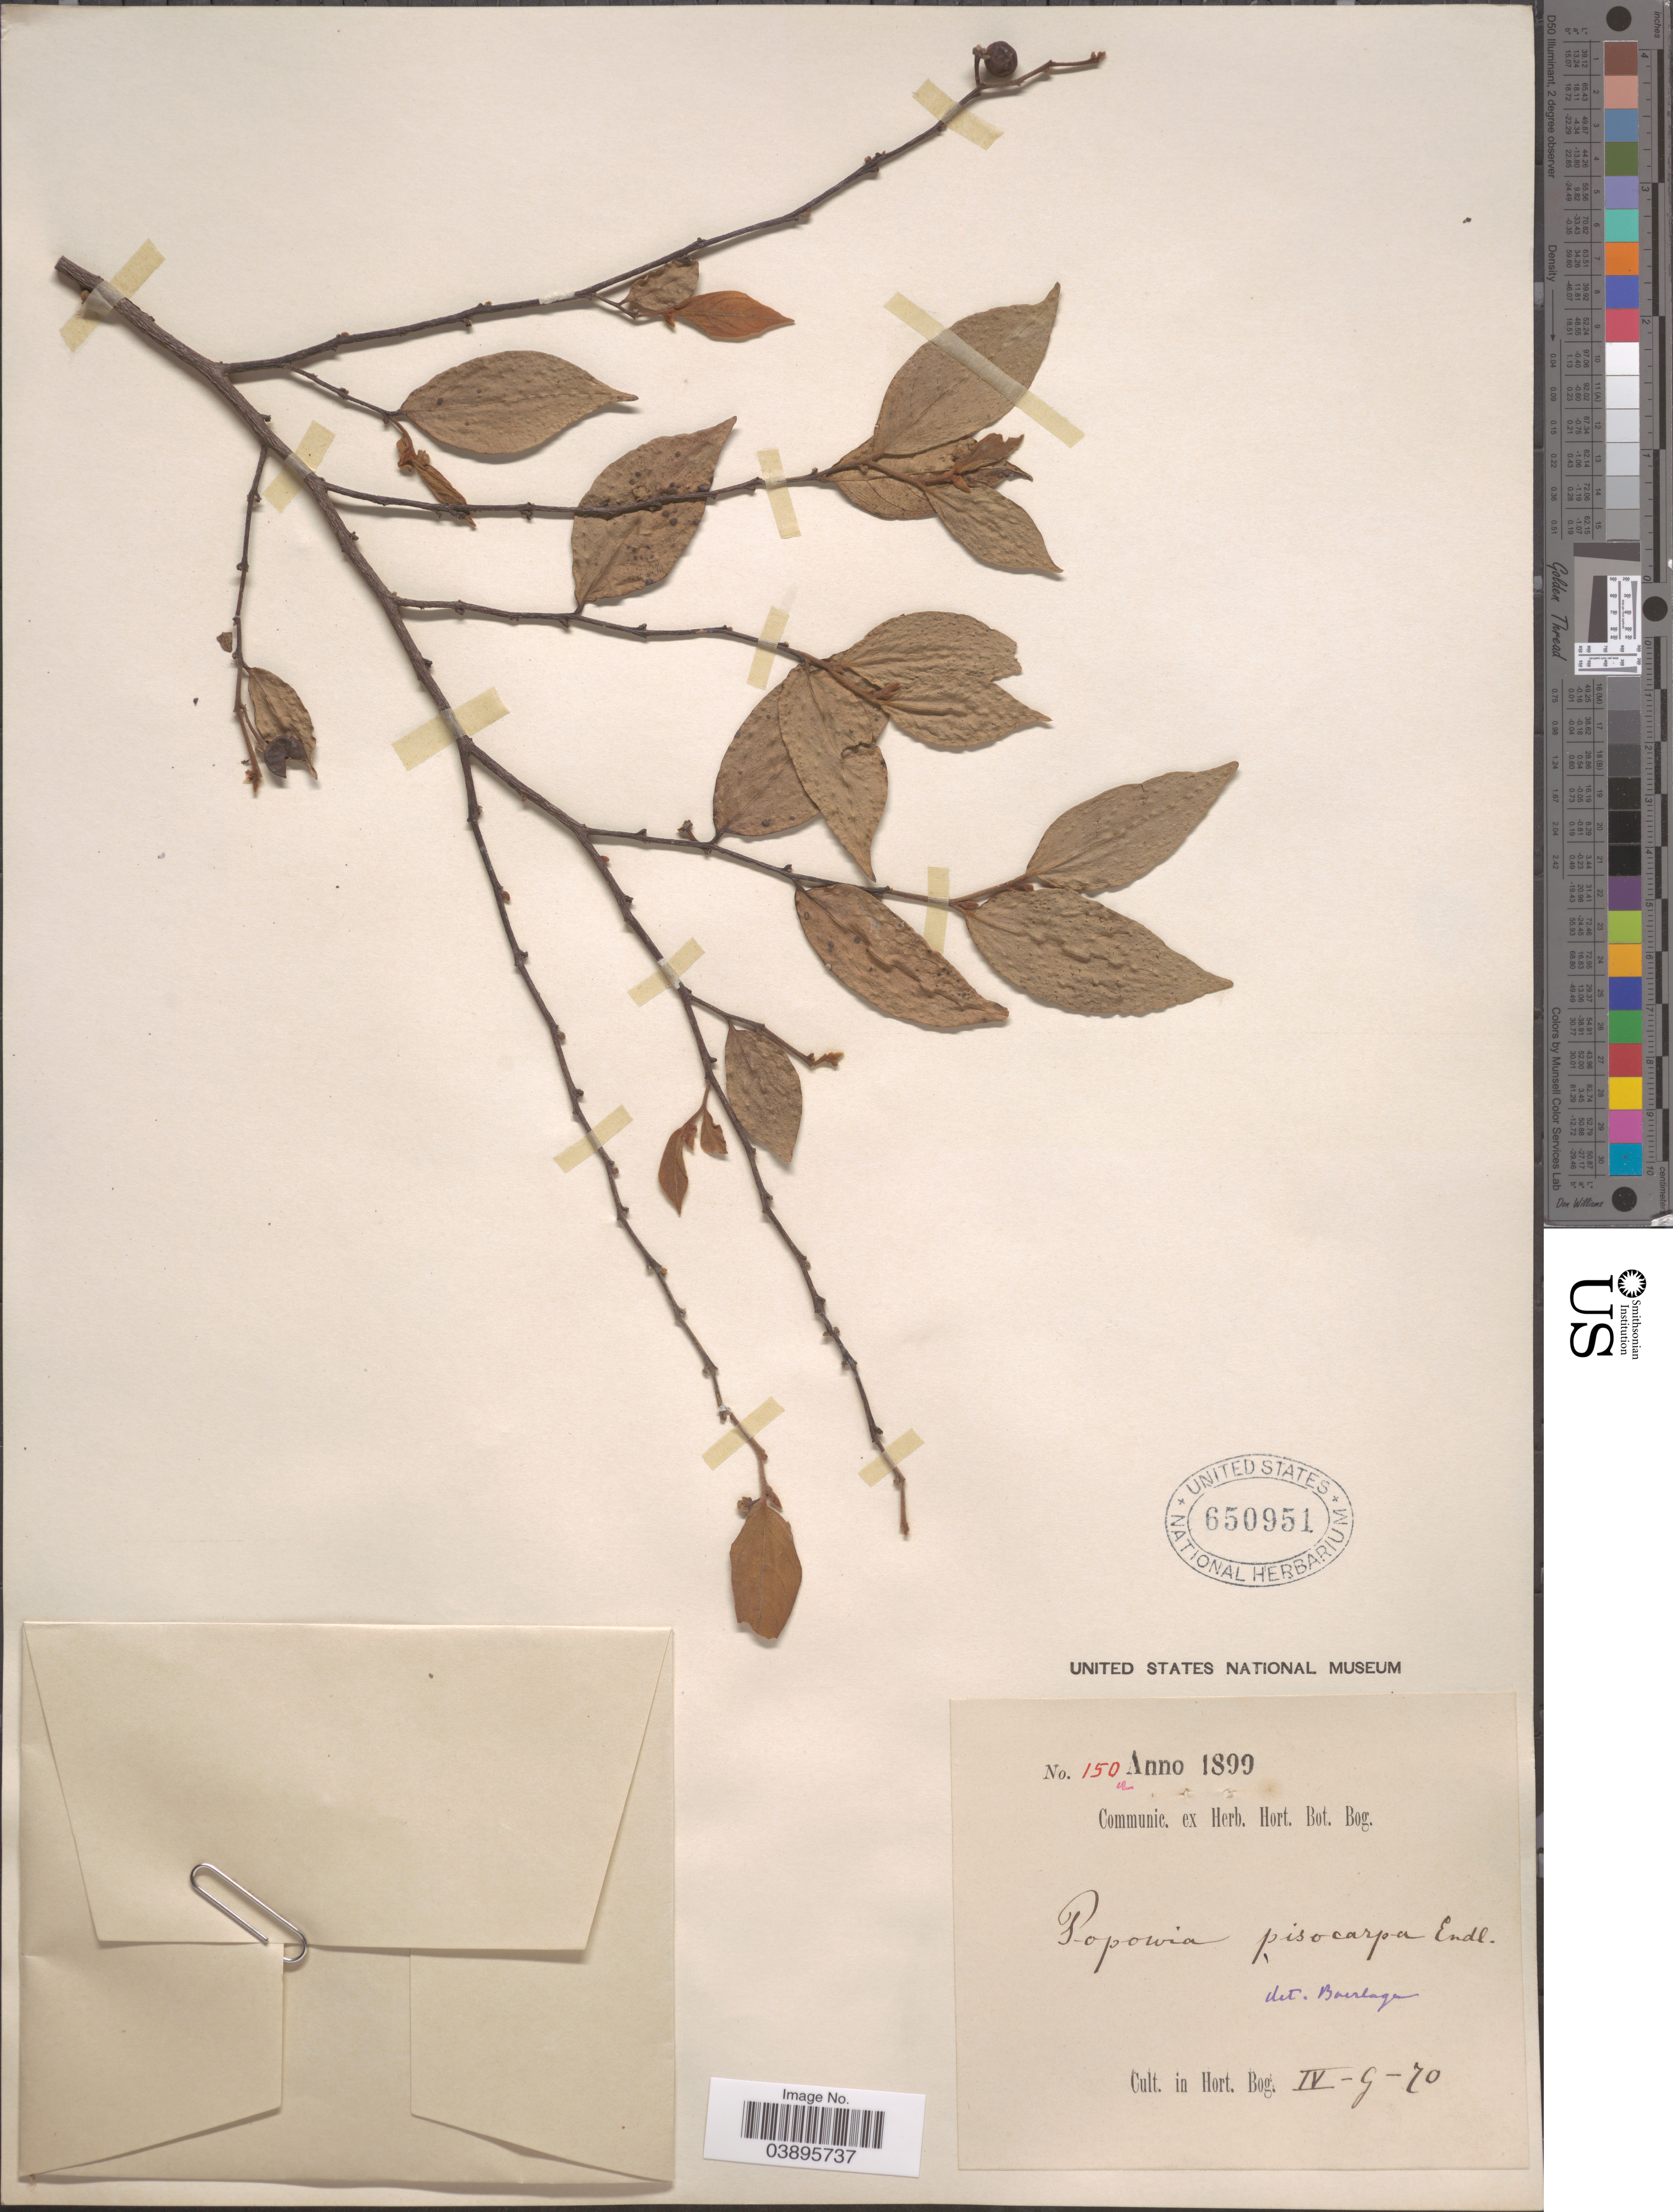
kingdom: Plantae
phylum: Tracheophyta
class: Magnoliopsida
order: Magnoliales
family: Annonaceae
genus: Popowia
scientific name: Popowia pisocarpa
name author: (Blume) Endl.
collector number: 150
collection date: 1899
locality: Cult. in Hort. Bog. IV-G-70.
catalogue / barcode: US 650951